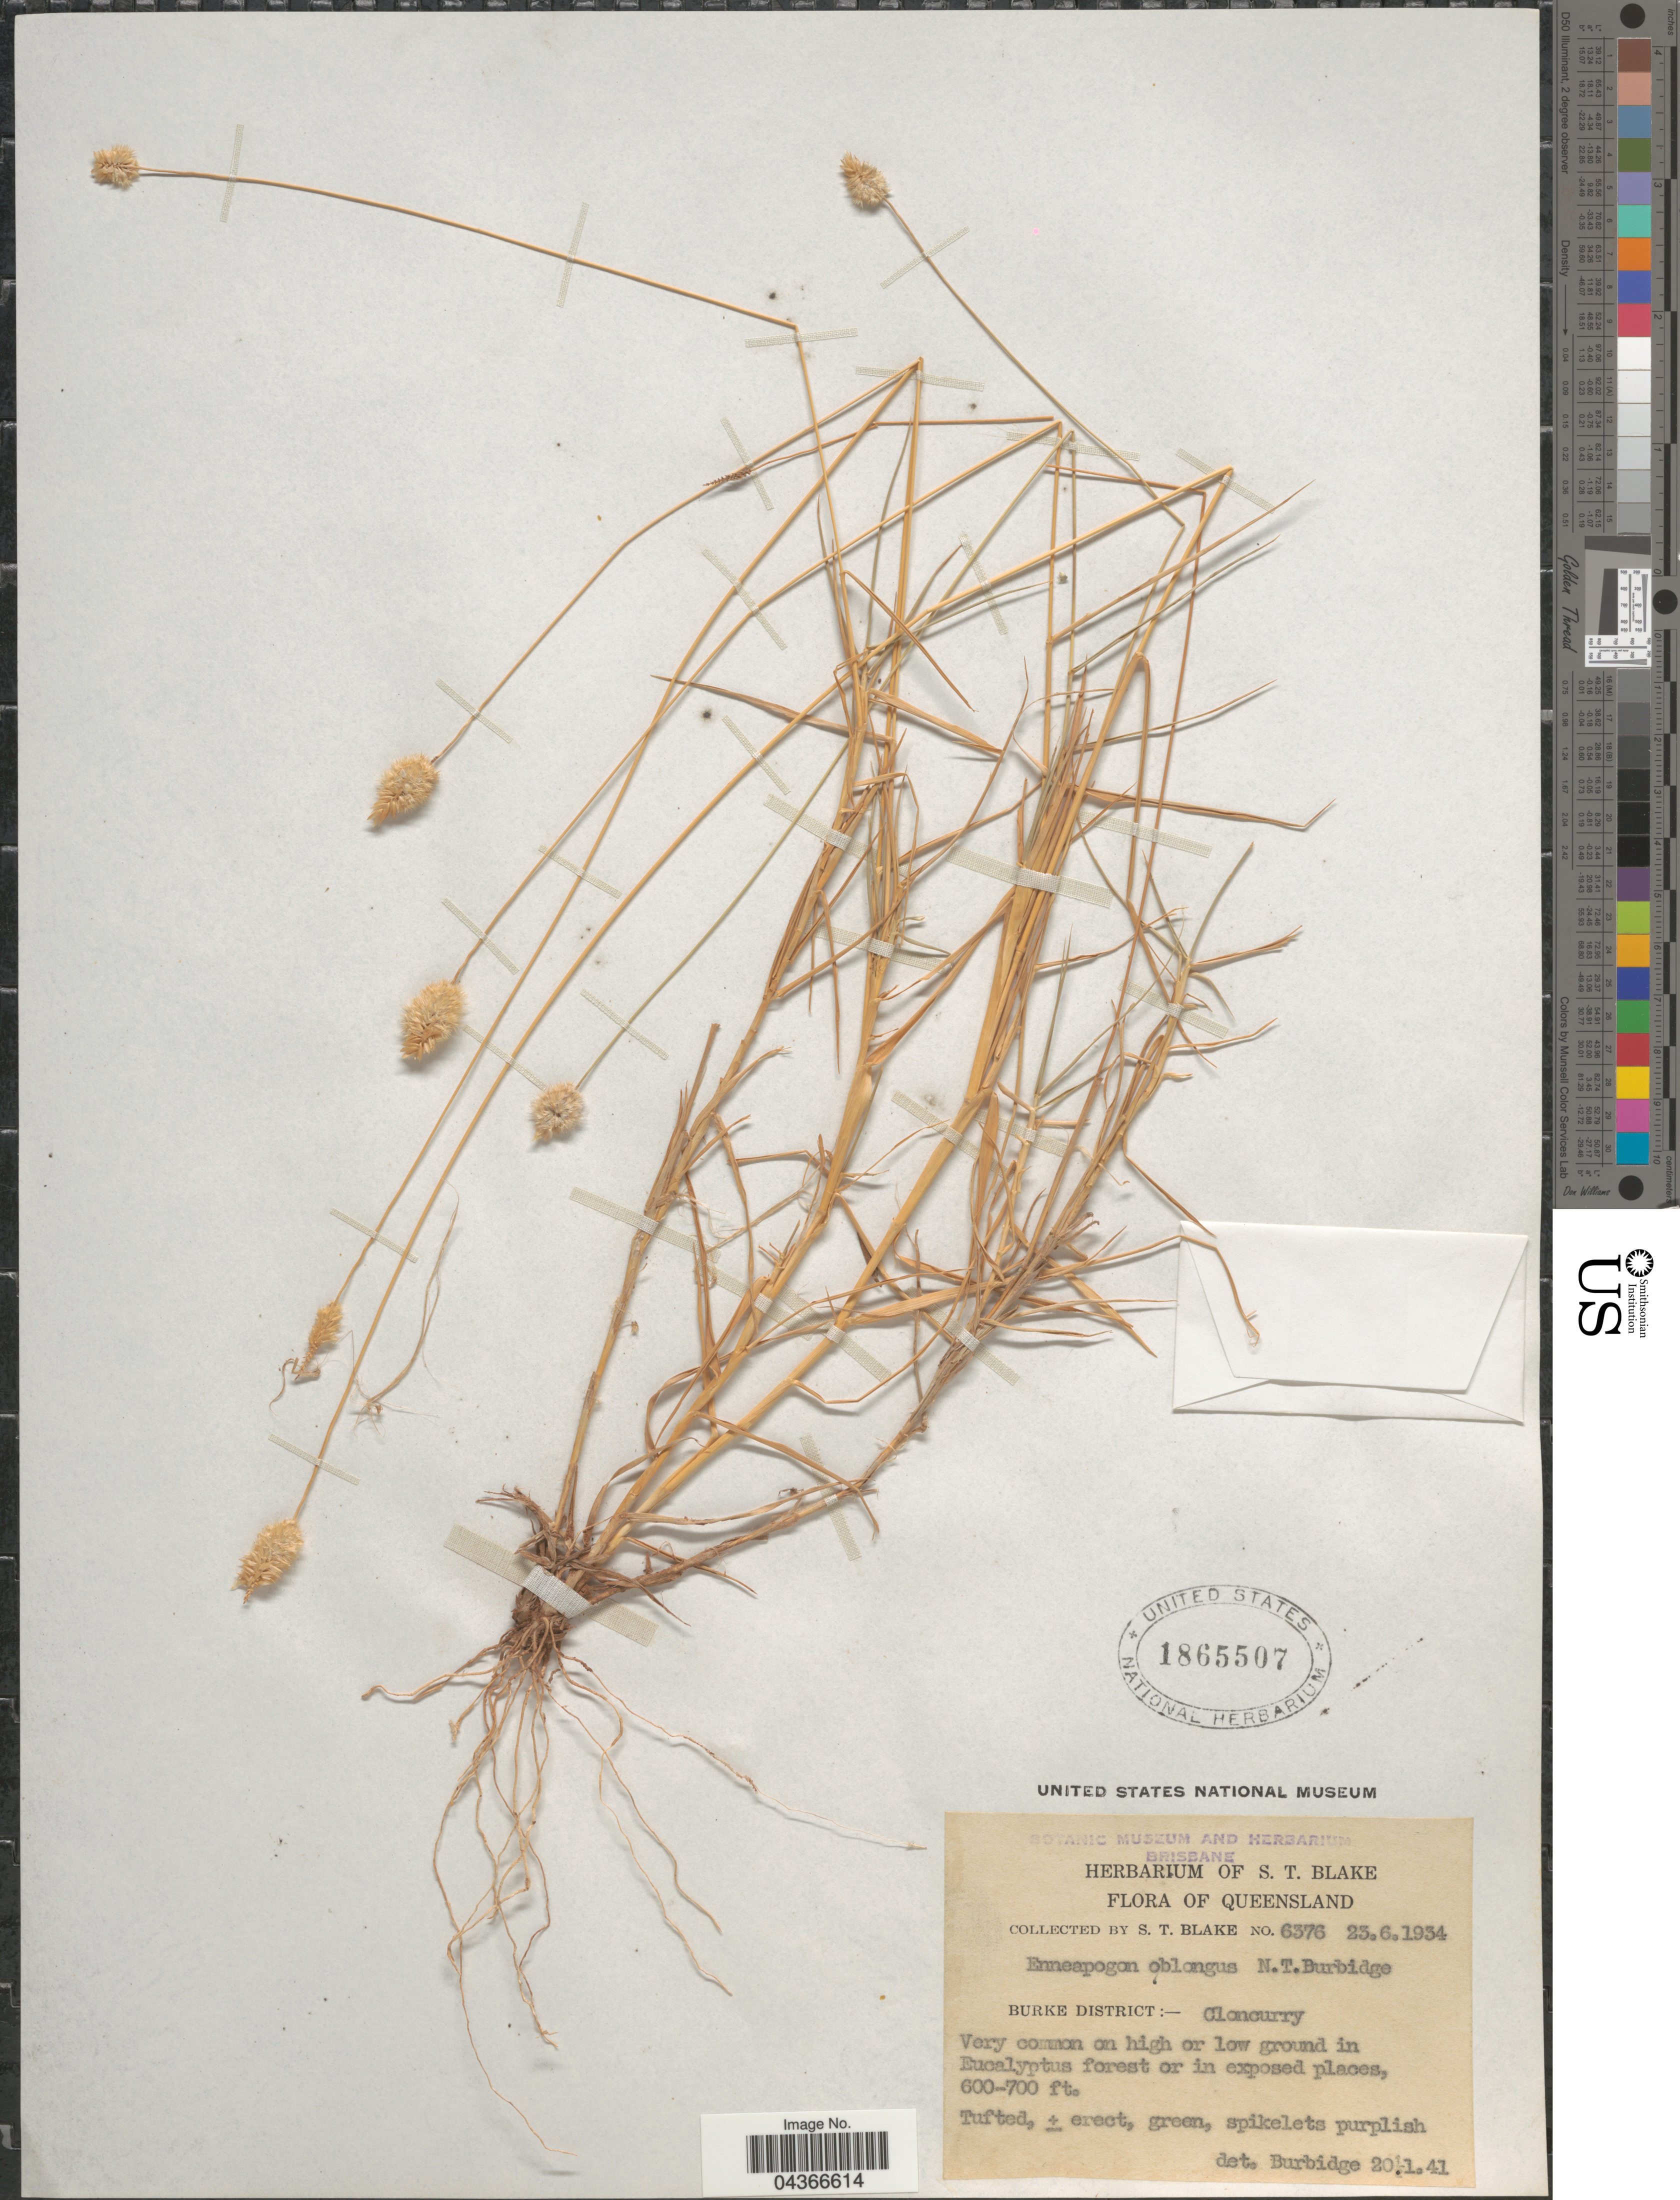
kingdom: Plantae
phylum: Tracheophyta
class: Liliopsida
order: Poales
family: Poaceae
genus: Enneapogon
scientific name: Enneapogon lindleyanus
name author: (Domin) C.E. Hubb.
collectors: S. T. Blake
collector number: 6376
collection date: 1934-06-23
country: Australia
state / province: Queensland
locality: Burke District:- Cloncurry.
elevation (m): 183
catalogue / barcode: US 1865507